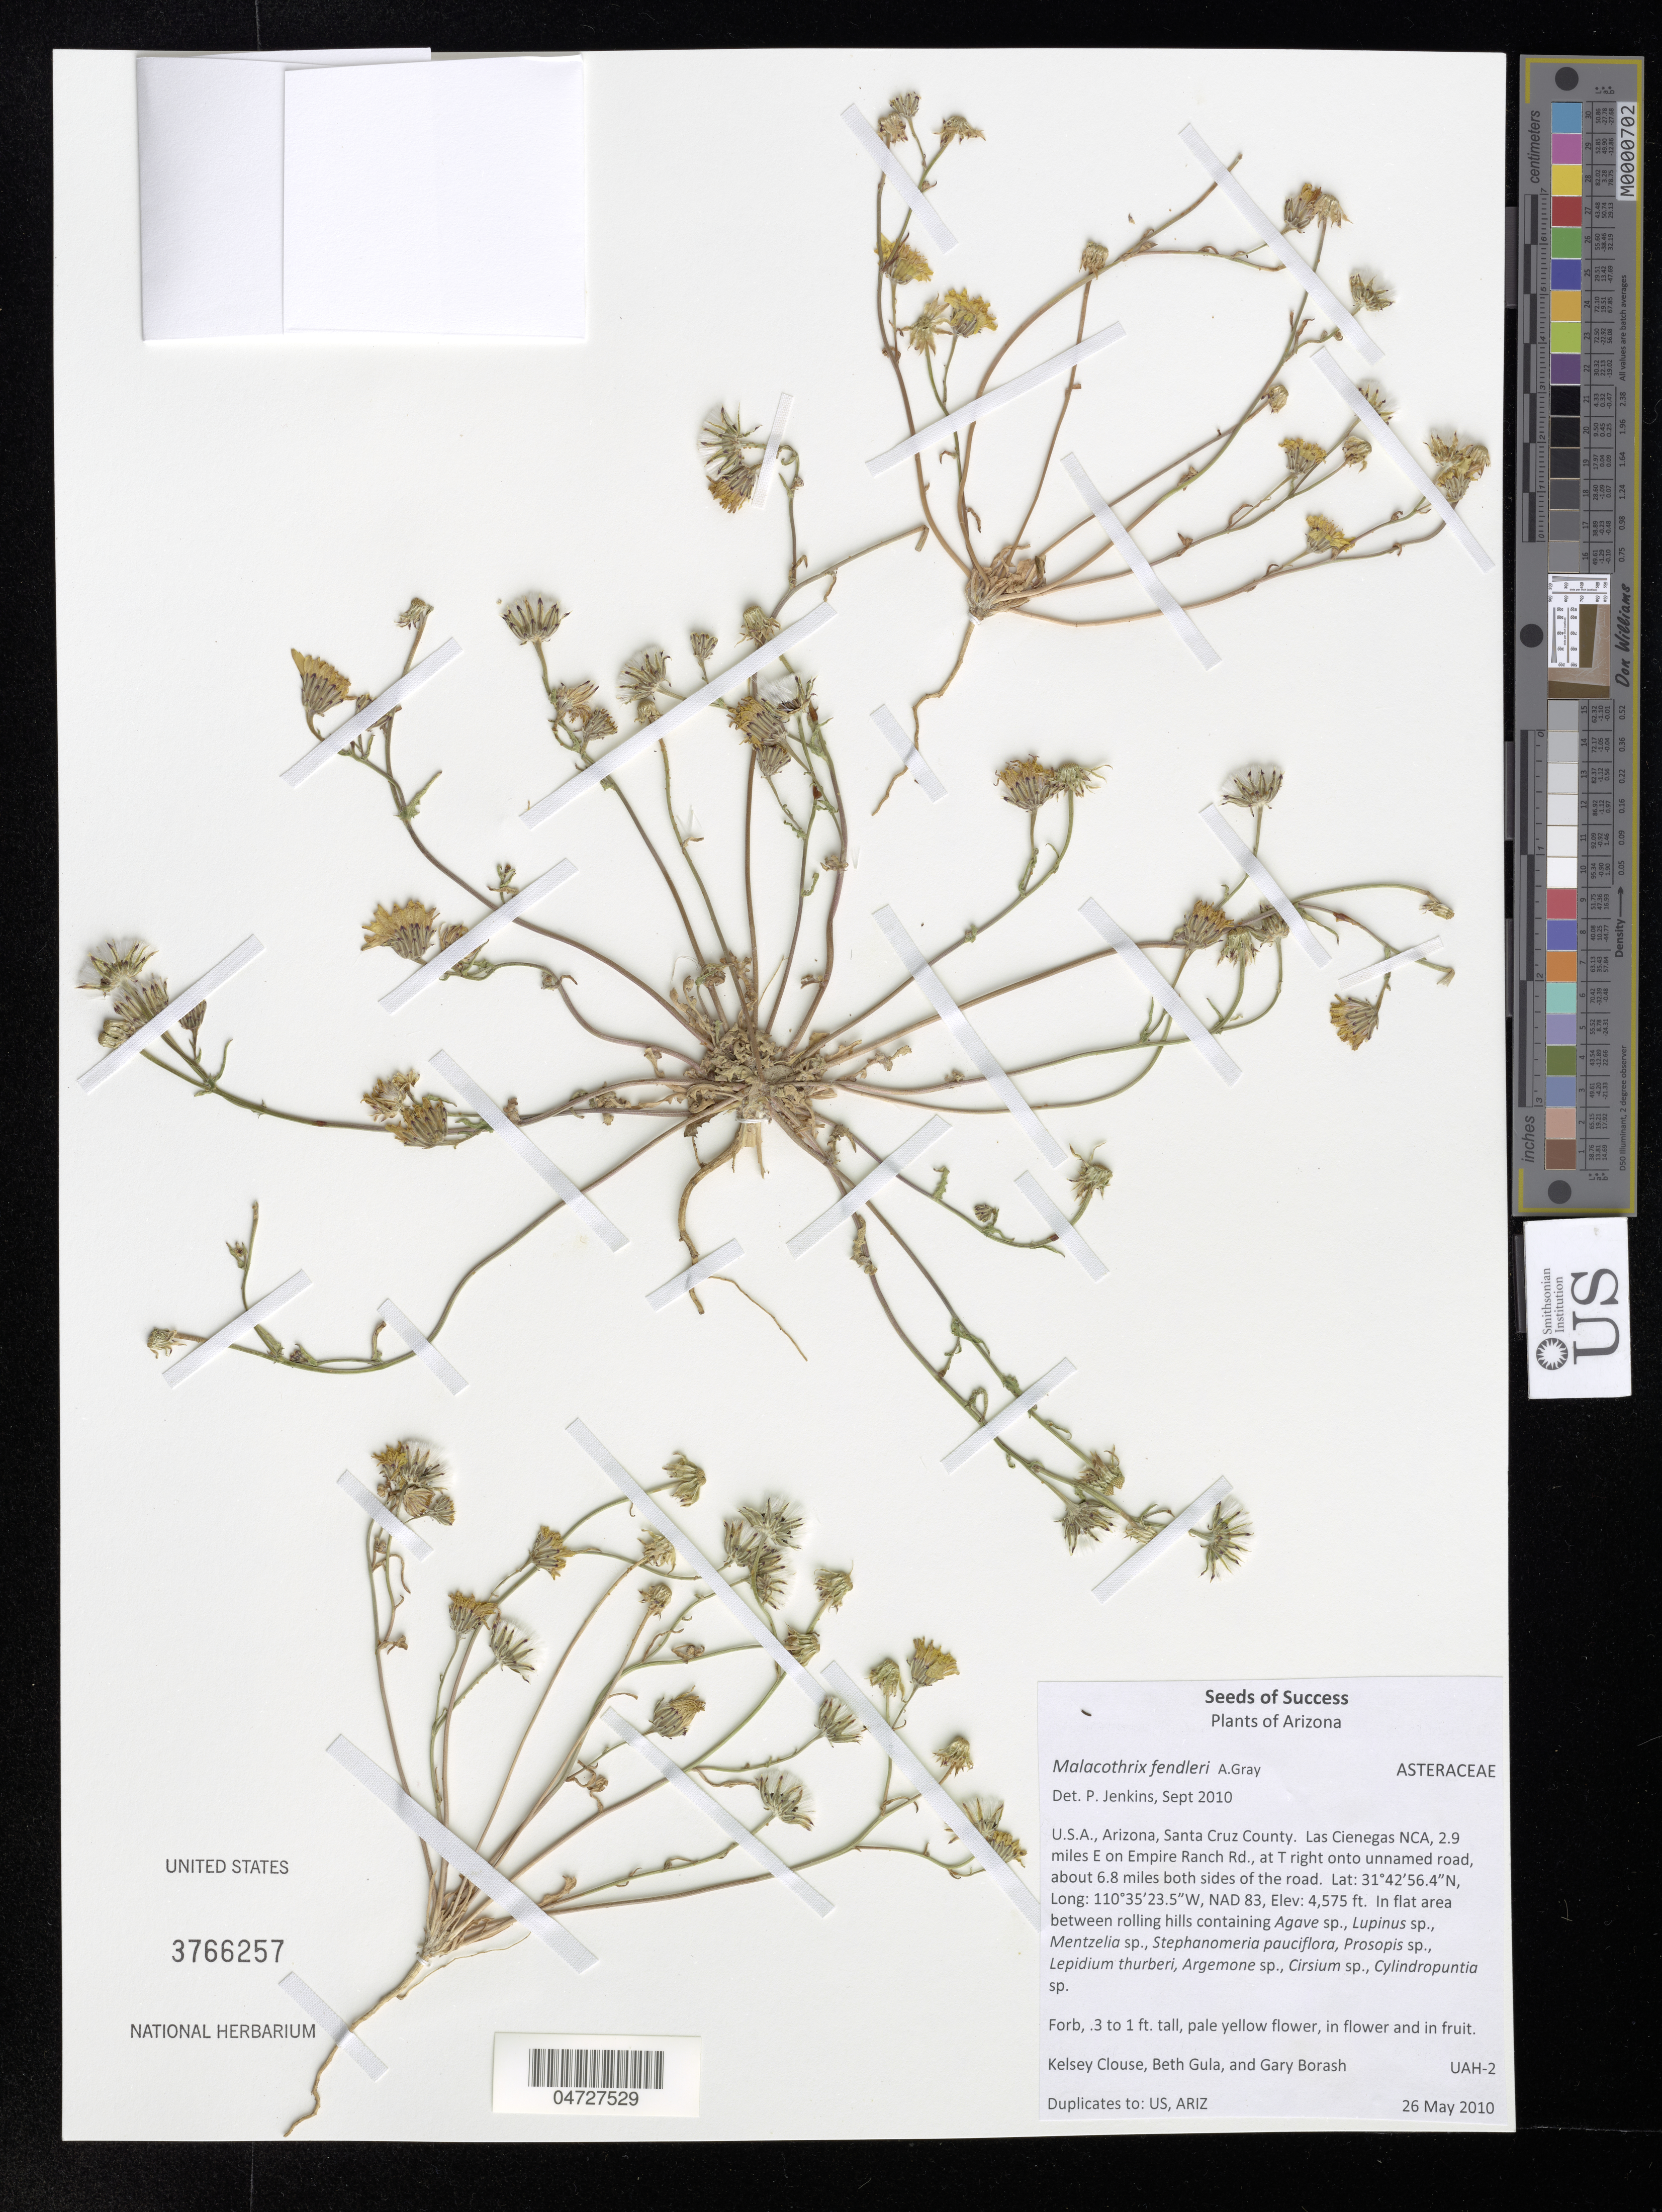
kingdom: Plantae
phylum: Tracheophyta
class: Magnoliopsida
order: Asterales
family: Asteraceae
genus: Malacothrix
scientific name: Malacothrix fendleri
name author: A. Gray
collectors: K. Clouse, B. Gula & G. Borash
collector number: UAH-2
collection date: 2010-05-26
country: United States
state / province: Arizona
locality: Santa Cruz County. Las Cienegas NCA, 2.9 miles E on Empire Ranch Rd., at T right onto unnamed road, about 6.8 miles both sides of the road.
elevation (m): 1394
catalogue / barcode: US 3766257